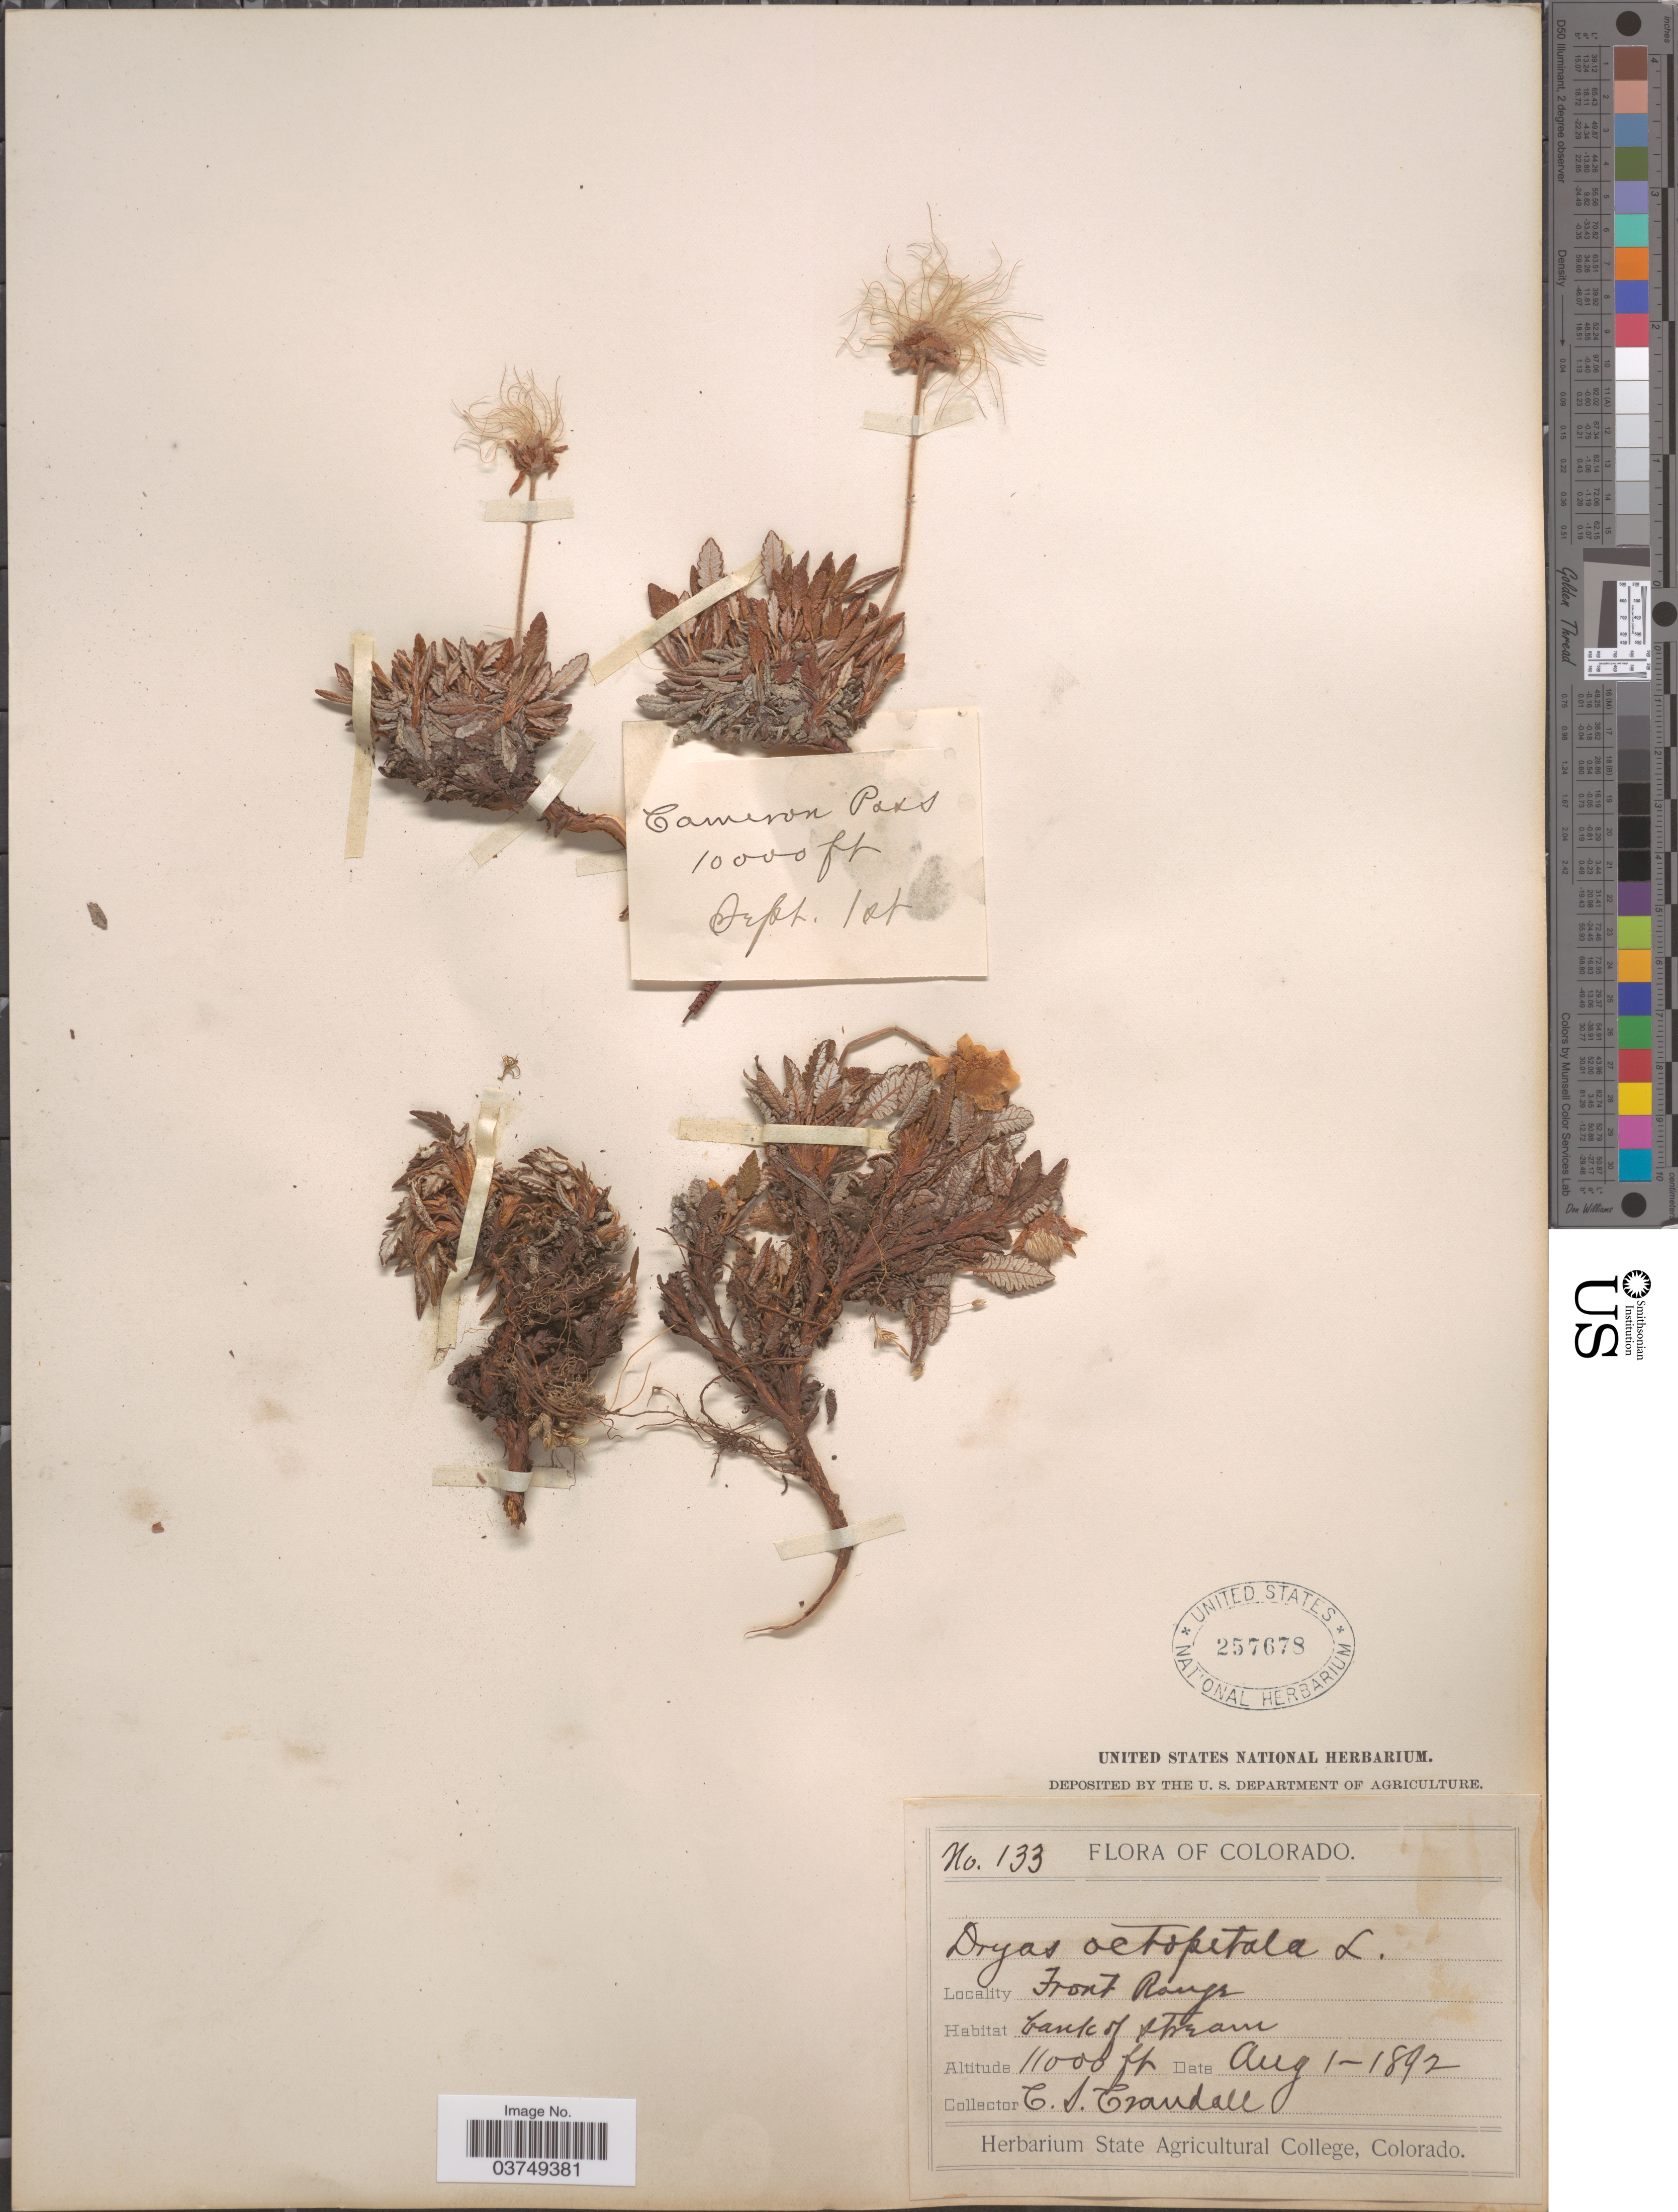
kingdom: Plantae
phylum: Tracheophyta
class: Magnoliopsida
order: Rosales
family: Rosaceae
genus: Dryas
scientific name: Dryas hookeriana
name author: Juz.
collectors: C. Crandall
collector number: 133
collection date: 1892-08-01/1892-09-01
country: United States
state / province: Colorado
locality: Front Range. Cameron Pass.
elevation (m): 3048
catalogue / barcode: US 257678